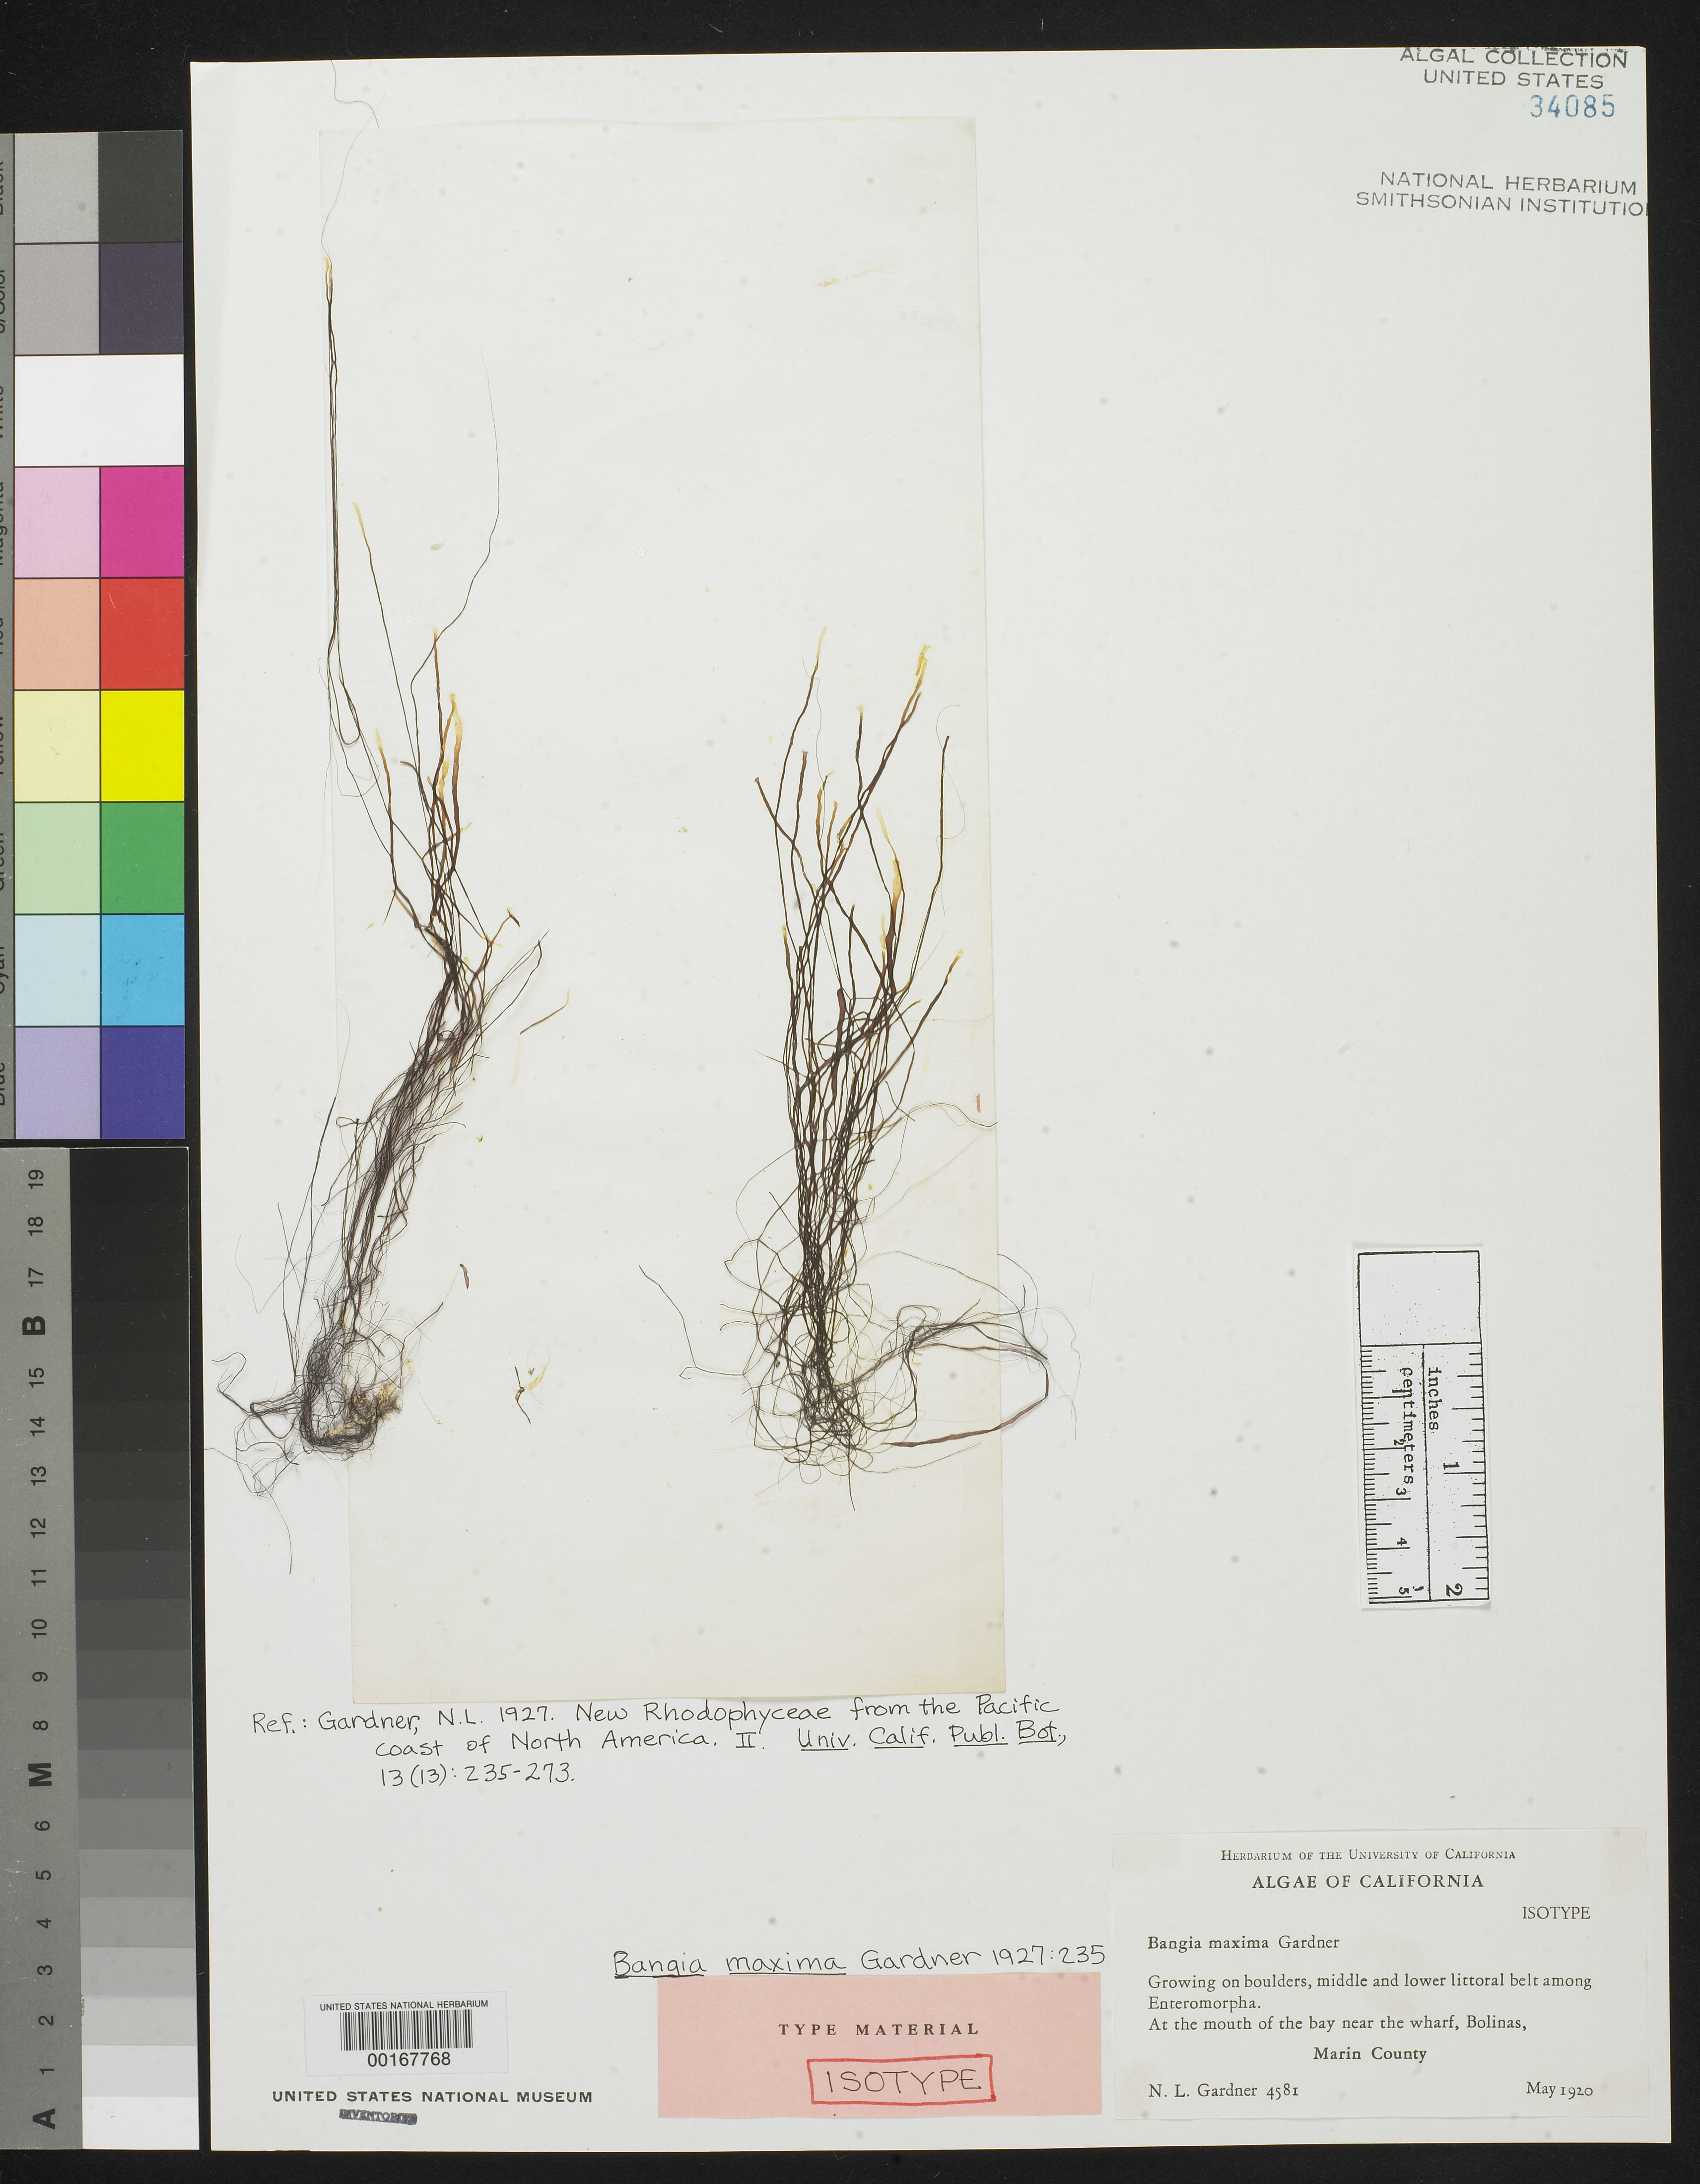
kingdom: Plantae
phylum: Rhodophyta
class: Bangiophyceae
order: Bangiales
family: Bangiaceae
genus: Bangia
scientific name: Bangia maxima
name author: N.L. Gardner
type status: Isotype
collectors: N. Gardner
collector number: NLG 4581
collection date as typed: May 1920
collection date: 1920-05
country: United States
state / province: California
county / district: Marin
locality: Bolinas Bay mouth, Bolinas.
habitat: Among Enteromorpha on boulders, middle and upper littoral belt.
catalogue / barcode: US 34085